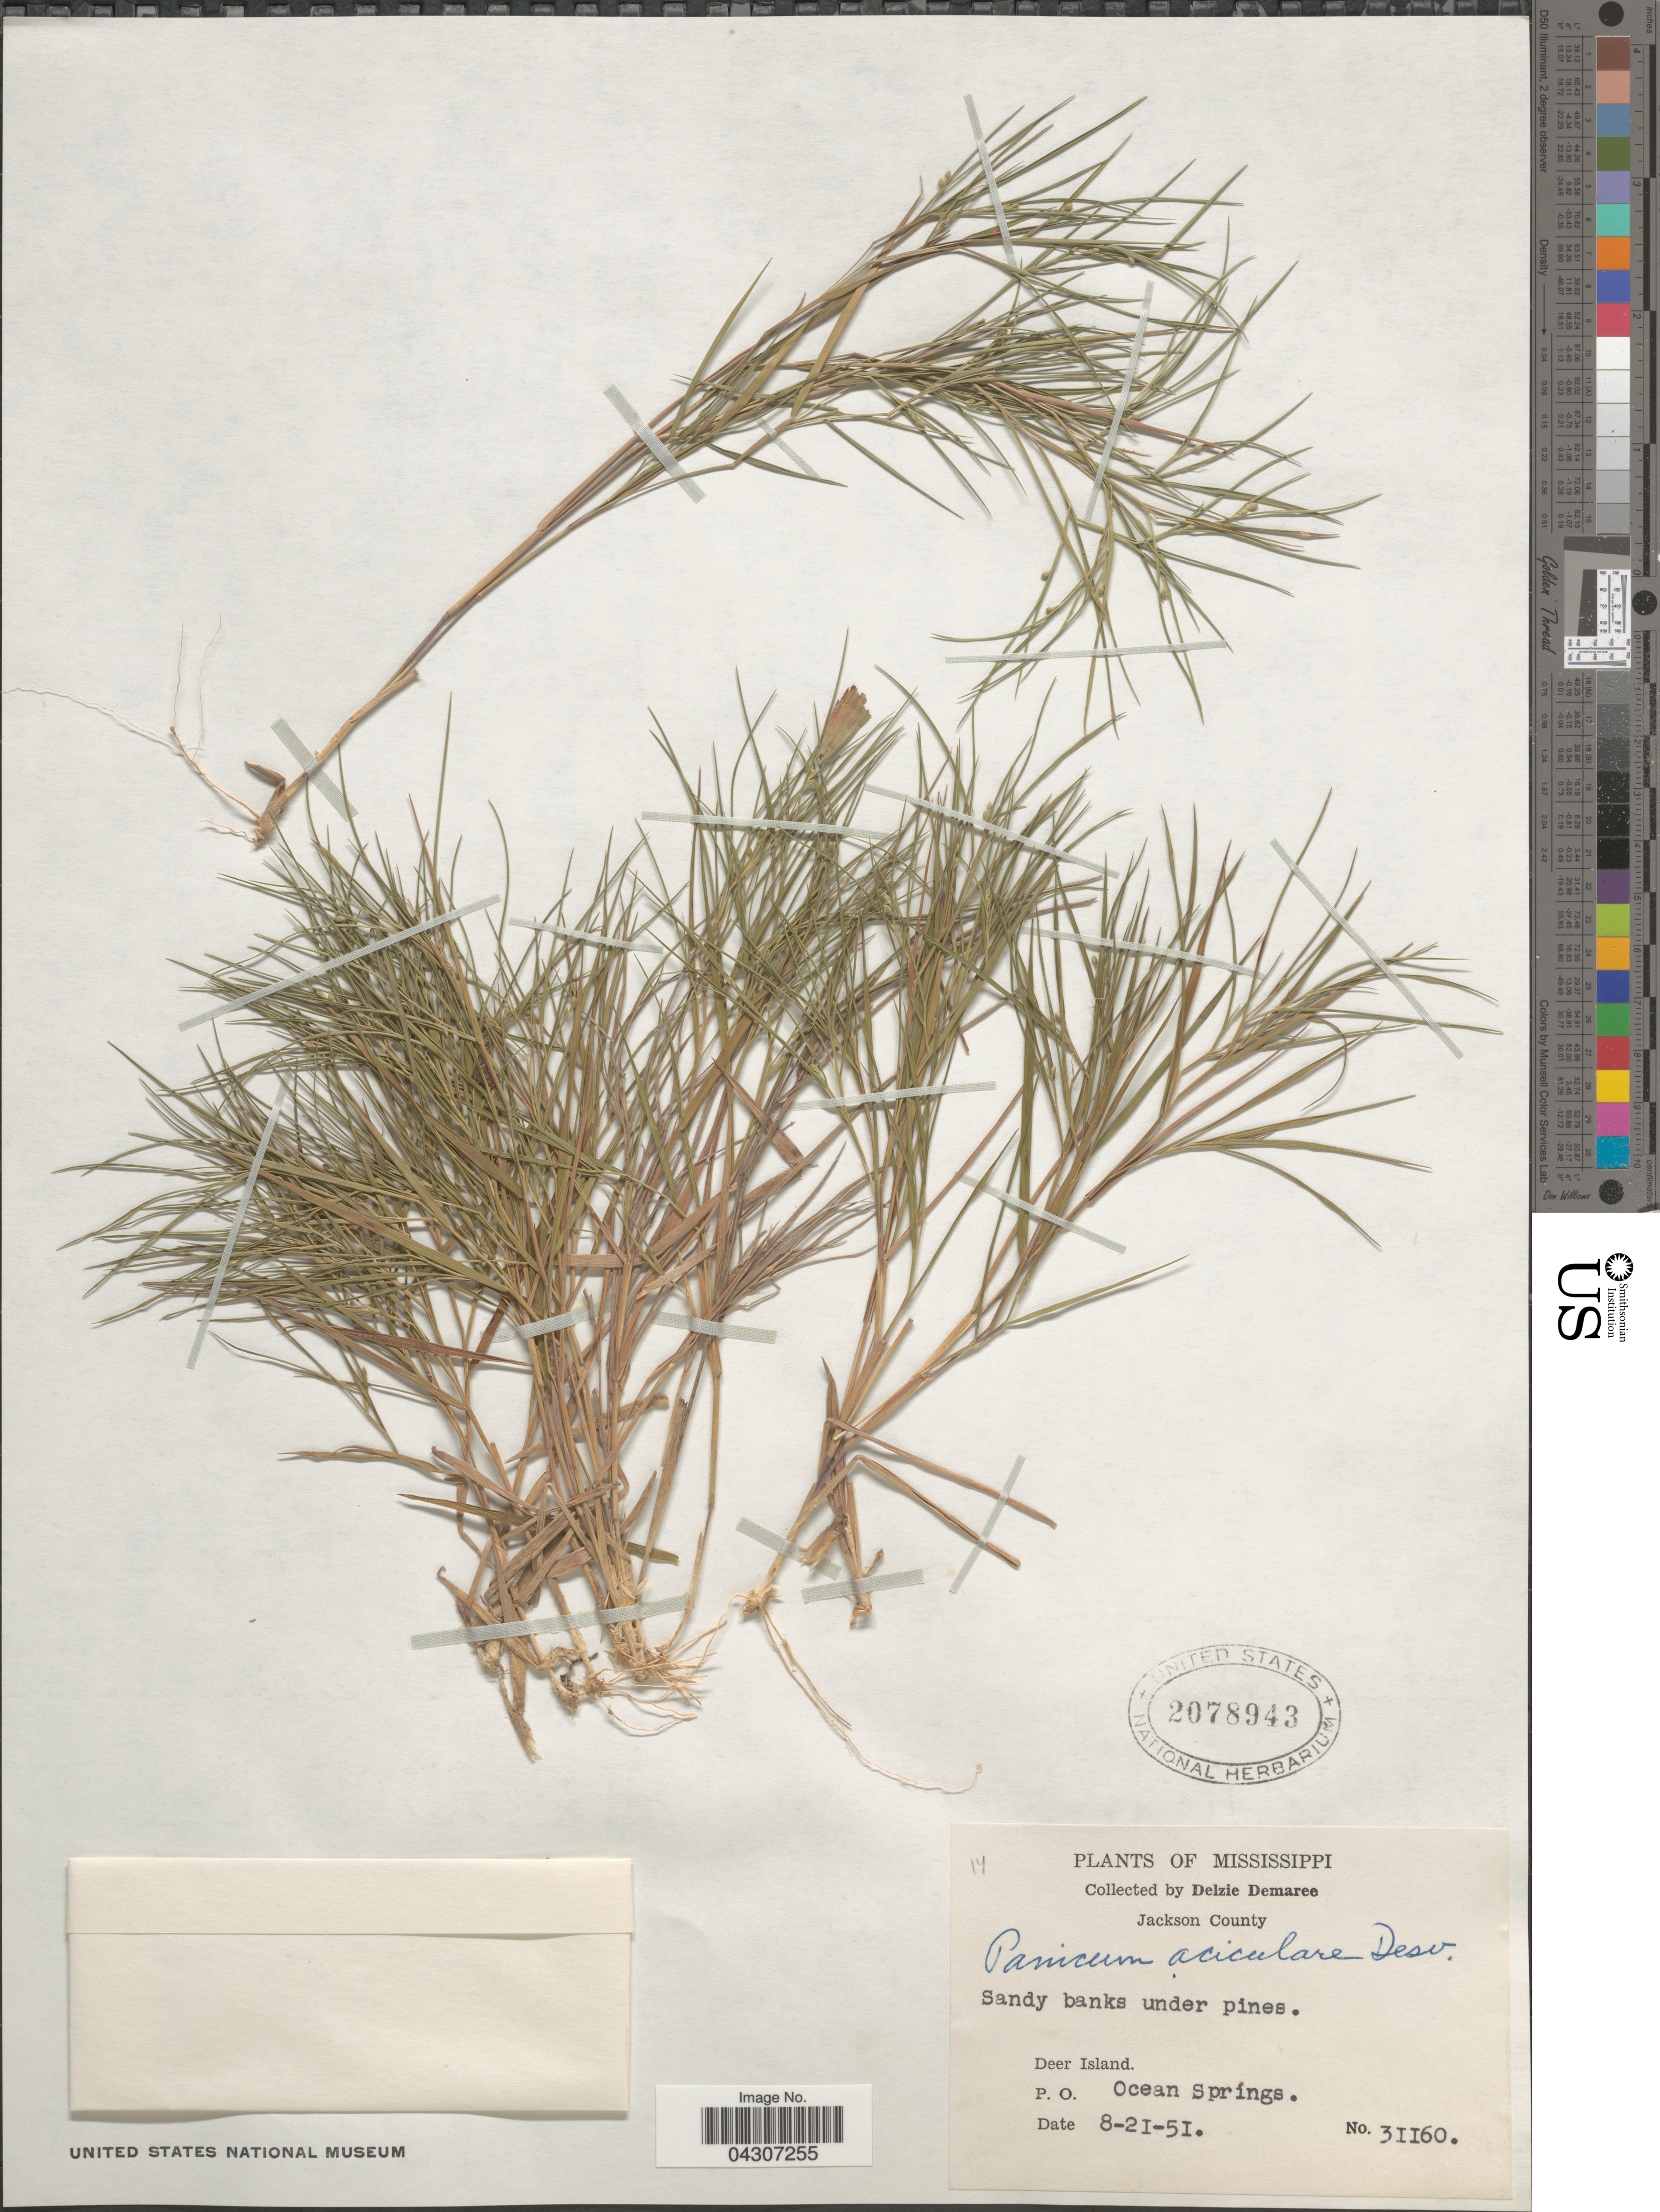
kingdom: Plantae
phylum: Tracheophyta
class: Liliopsida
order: Poales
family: Poaceae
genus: Dichanthelium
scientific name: Dichanthelium aciculare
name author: (Desv. ex Poir.) Gould & C.A. Clark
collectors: D. Damaree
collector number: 31160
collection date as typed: Transcribed d/m/y: 21/8/51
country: United States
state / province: Mississippi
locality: Jackson County. Sandy banks under pines. Deer Island. P. O. Ocean Springs.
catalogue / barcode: US 2078943